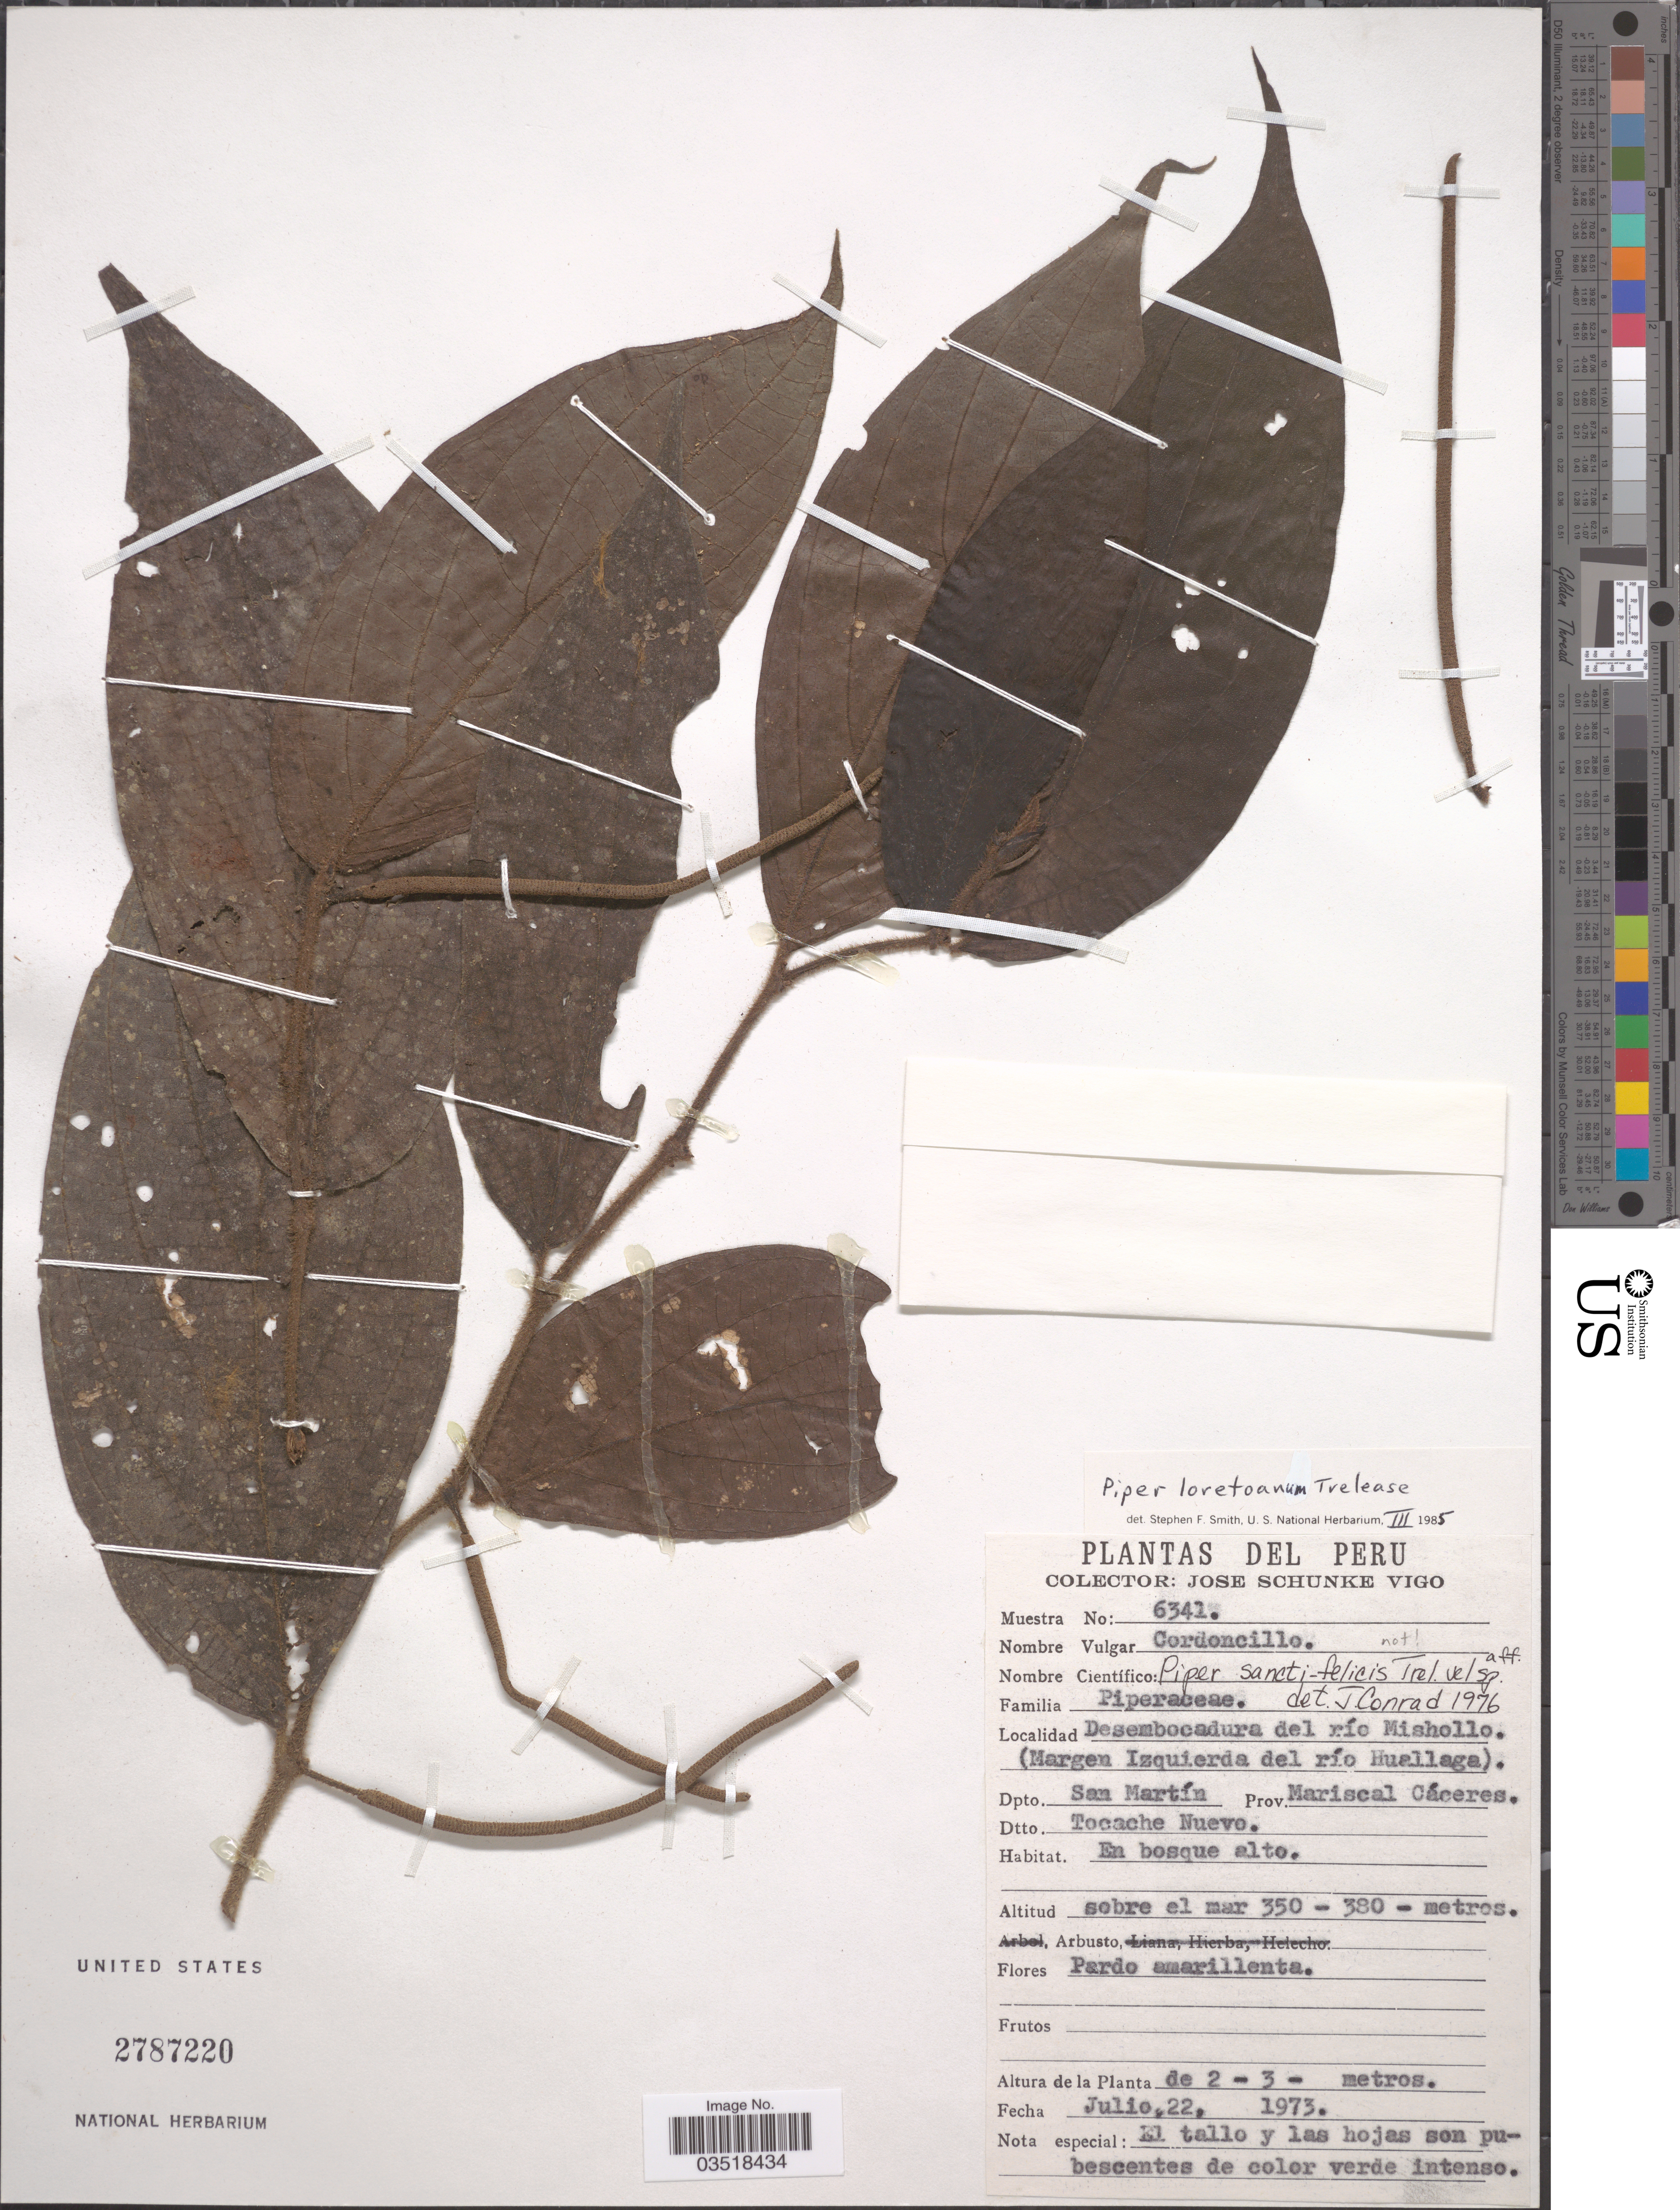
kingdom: Plantae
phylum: Tracheophyta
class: Magnoliopsida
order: Piperales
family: Piperaceae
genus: Piper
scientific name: Piper loretoanum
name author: Trel. in J.F. Macbr.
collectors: J. Schunke Vigo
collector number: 6341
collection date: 1973-07-22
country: Peru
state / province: San Martín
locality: Desembocadura del río Mishollo (Margen Izquierda del río Huallaga). Dpto. San Martín, Prov. Mariscal Cáceres. Dtto. Tocache Nuevo.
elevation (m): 350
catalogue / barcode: US 2787220